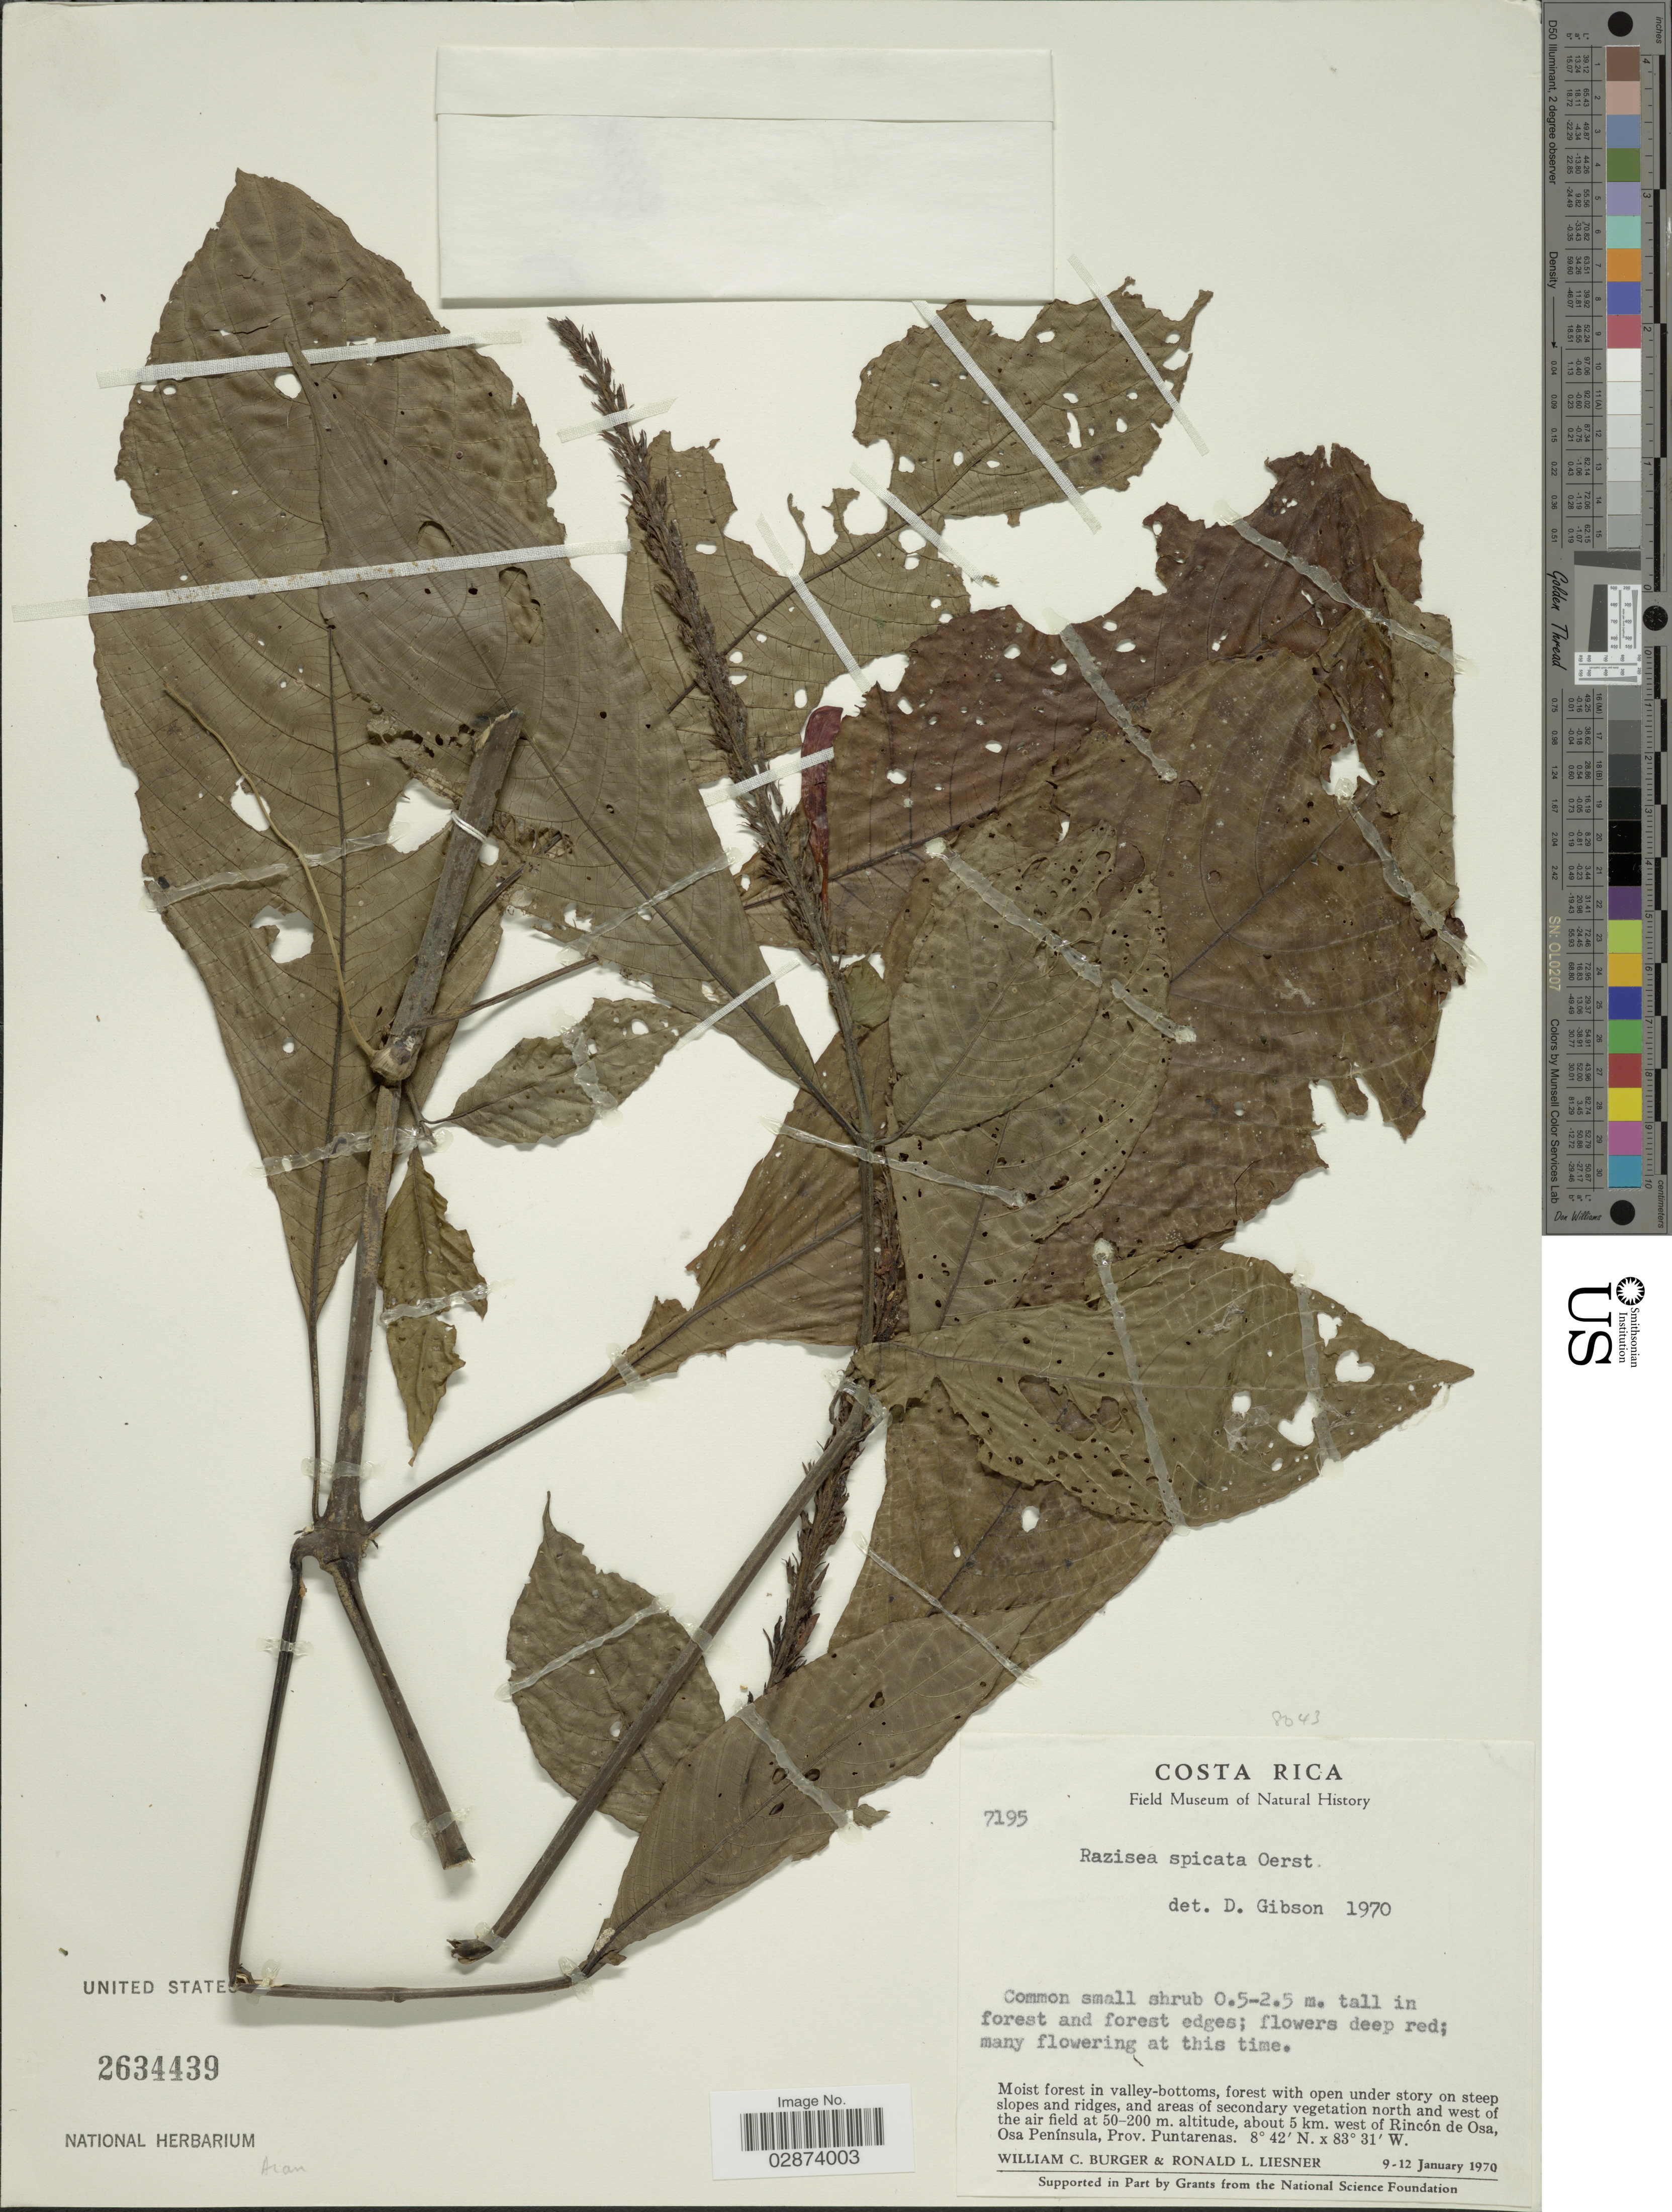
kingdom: Plantae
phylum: Tracheophyta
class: Magnoliopsida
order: Lamiales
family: Acanthaceae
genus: Razisea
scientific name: Razisea spicata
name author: Oerst.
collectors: W. Burger & R. L. Liesner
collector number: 7195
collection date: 1970-01-09/1970-01-12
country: Costa Rica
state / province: Puntarenas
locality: Moist forest in valley-bottoms, forest with open under story on steep slopes and ridges, and areas of secondary vegetation north and west of the air field, about 5 km. west of Rincón de Osa, Osa Península, Prov. Puntarenas.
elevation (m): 50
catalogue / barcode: US 2634439